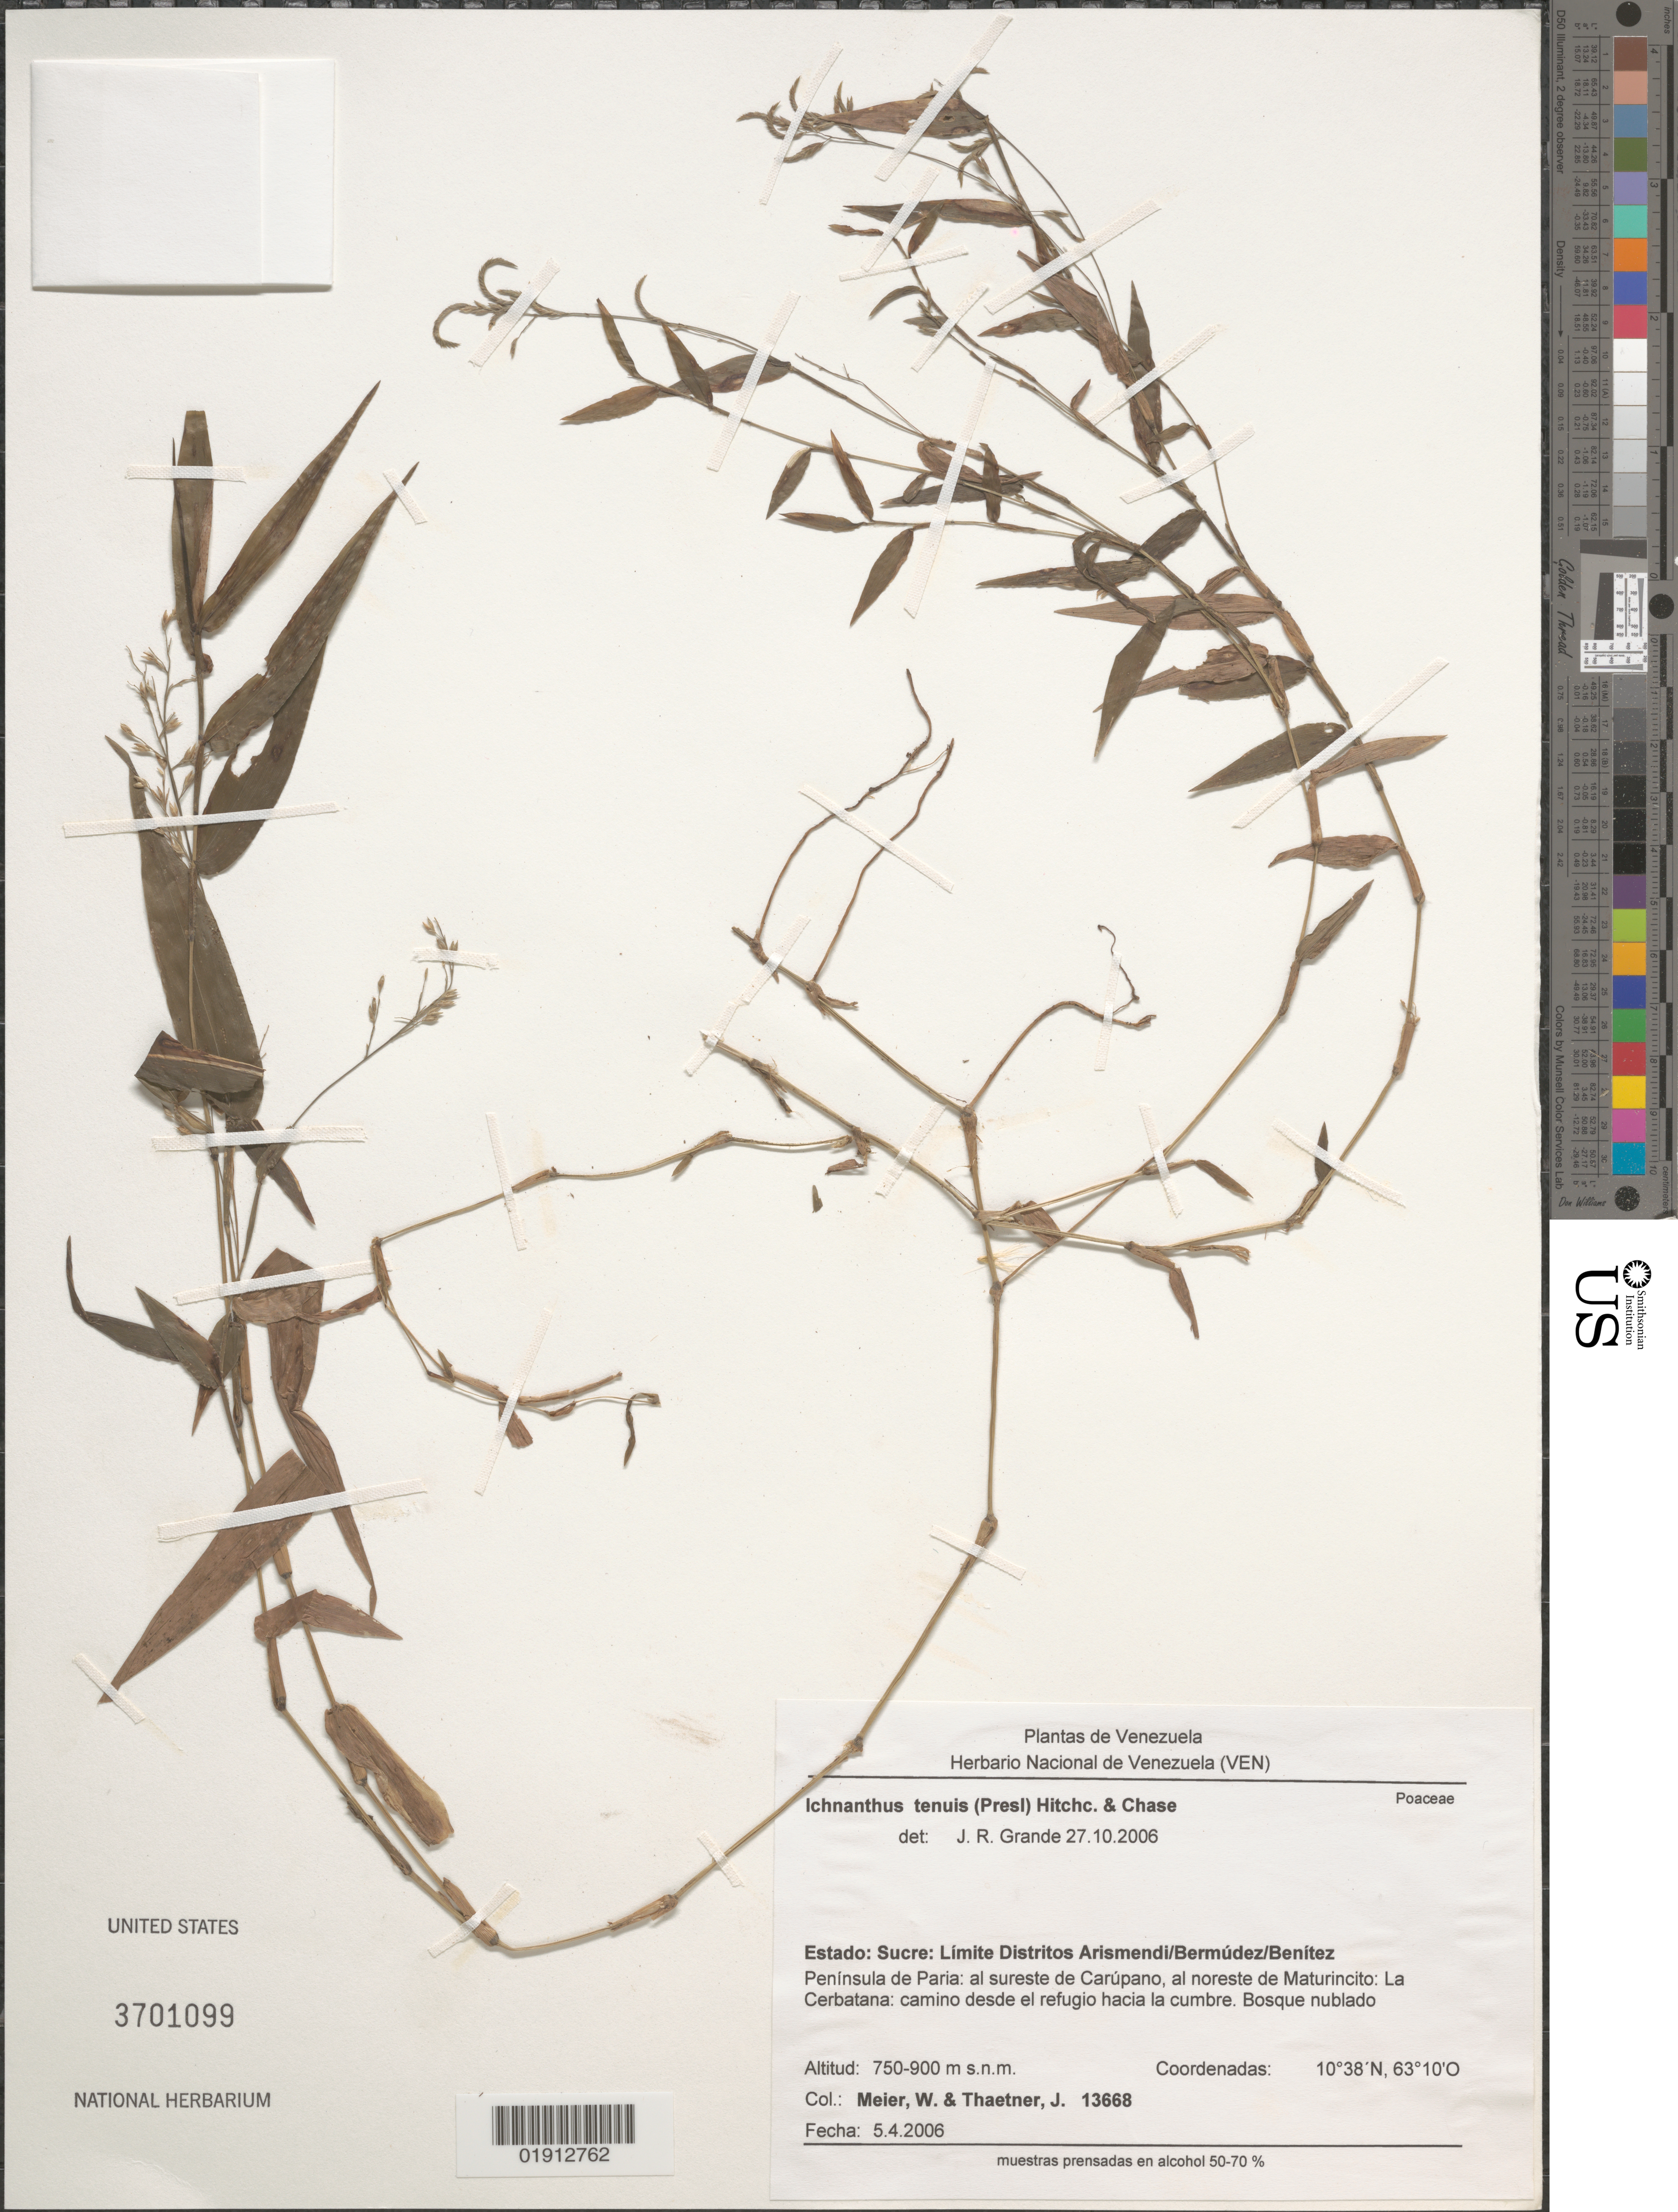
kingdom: Plantae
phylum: Tracheophyta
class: Liliopsida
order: Poales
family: Poaceae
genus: Ichnanthus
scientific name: Ichnanthus tenuis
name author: (J. Presl) Hitchc. & Chase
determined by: Grande, J. R.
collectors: W. Meier & J. Thaetner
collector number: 13668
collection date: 2006-04-05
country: Venezuela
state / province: Sucre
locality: Limite Distritos Arismendi/Bermúdez/Benitez. Peninsula de Paria: al sureste de Carupano, al noreste de Maturincito: La Cerbatana: camino desde el refugio hacia la cumbre.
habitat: Bosque nublado.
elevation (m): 750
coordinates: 10 38 N, 63 10 O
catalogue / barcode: US 3701099